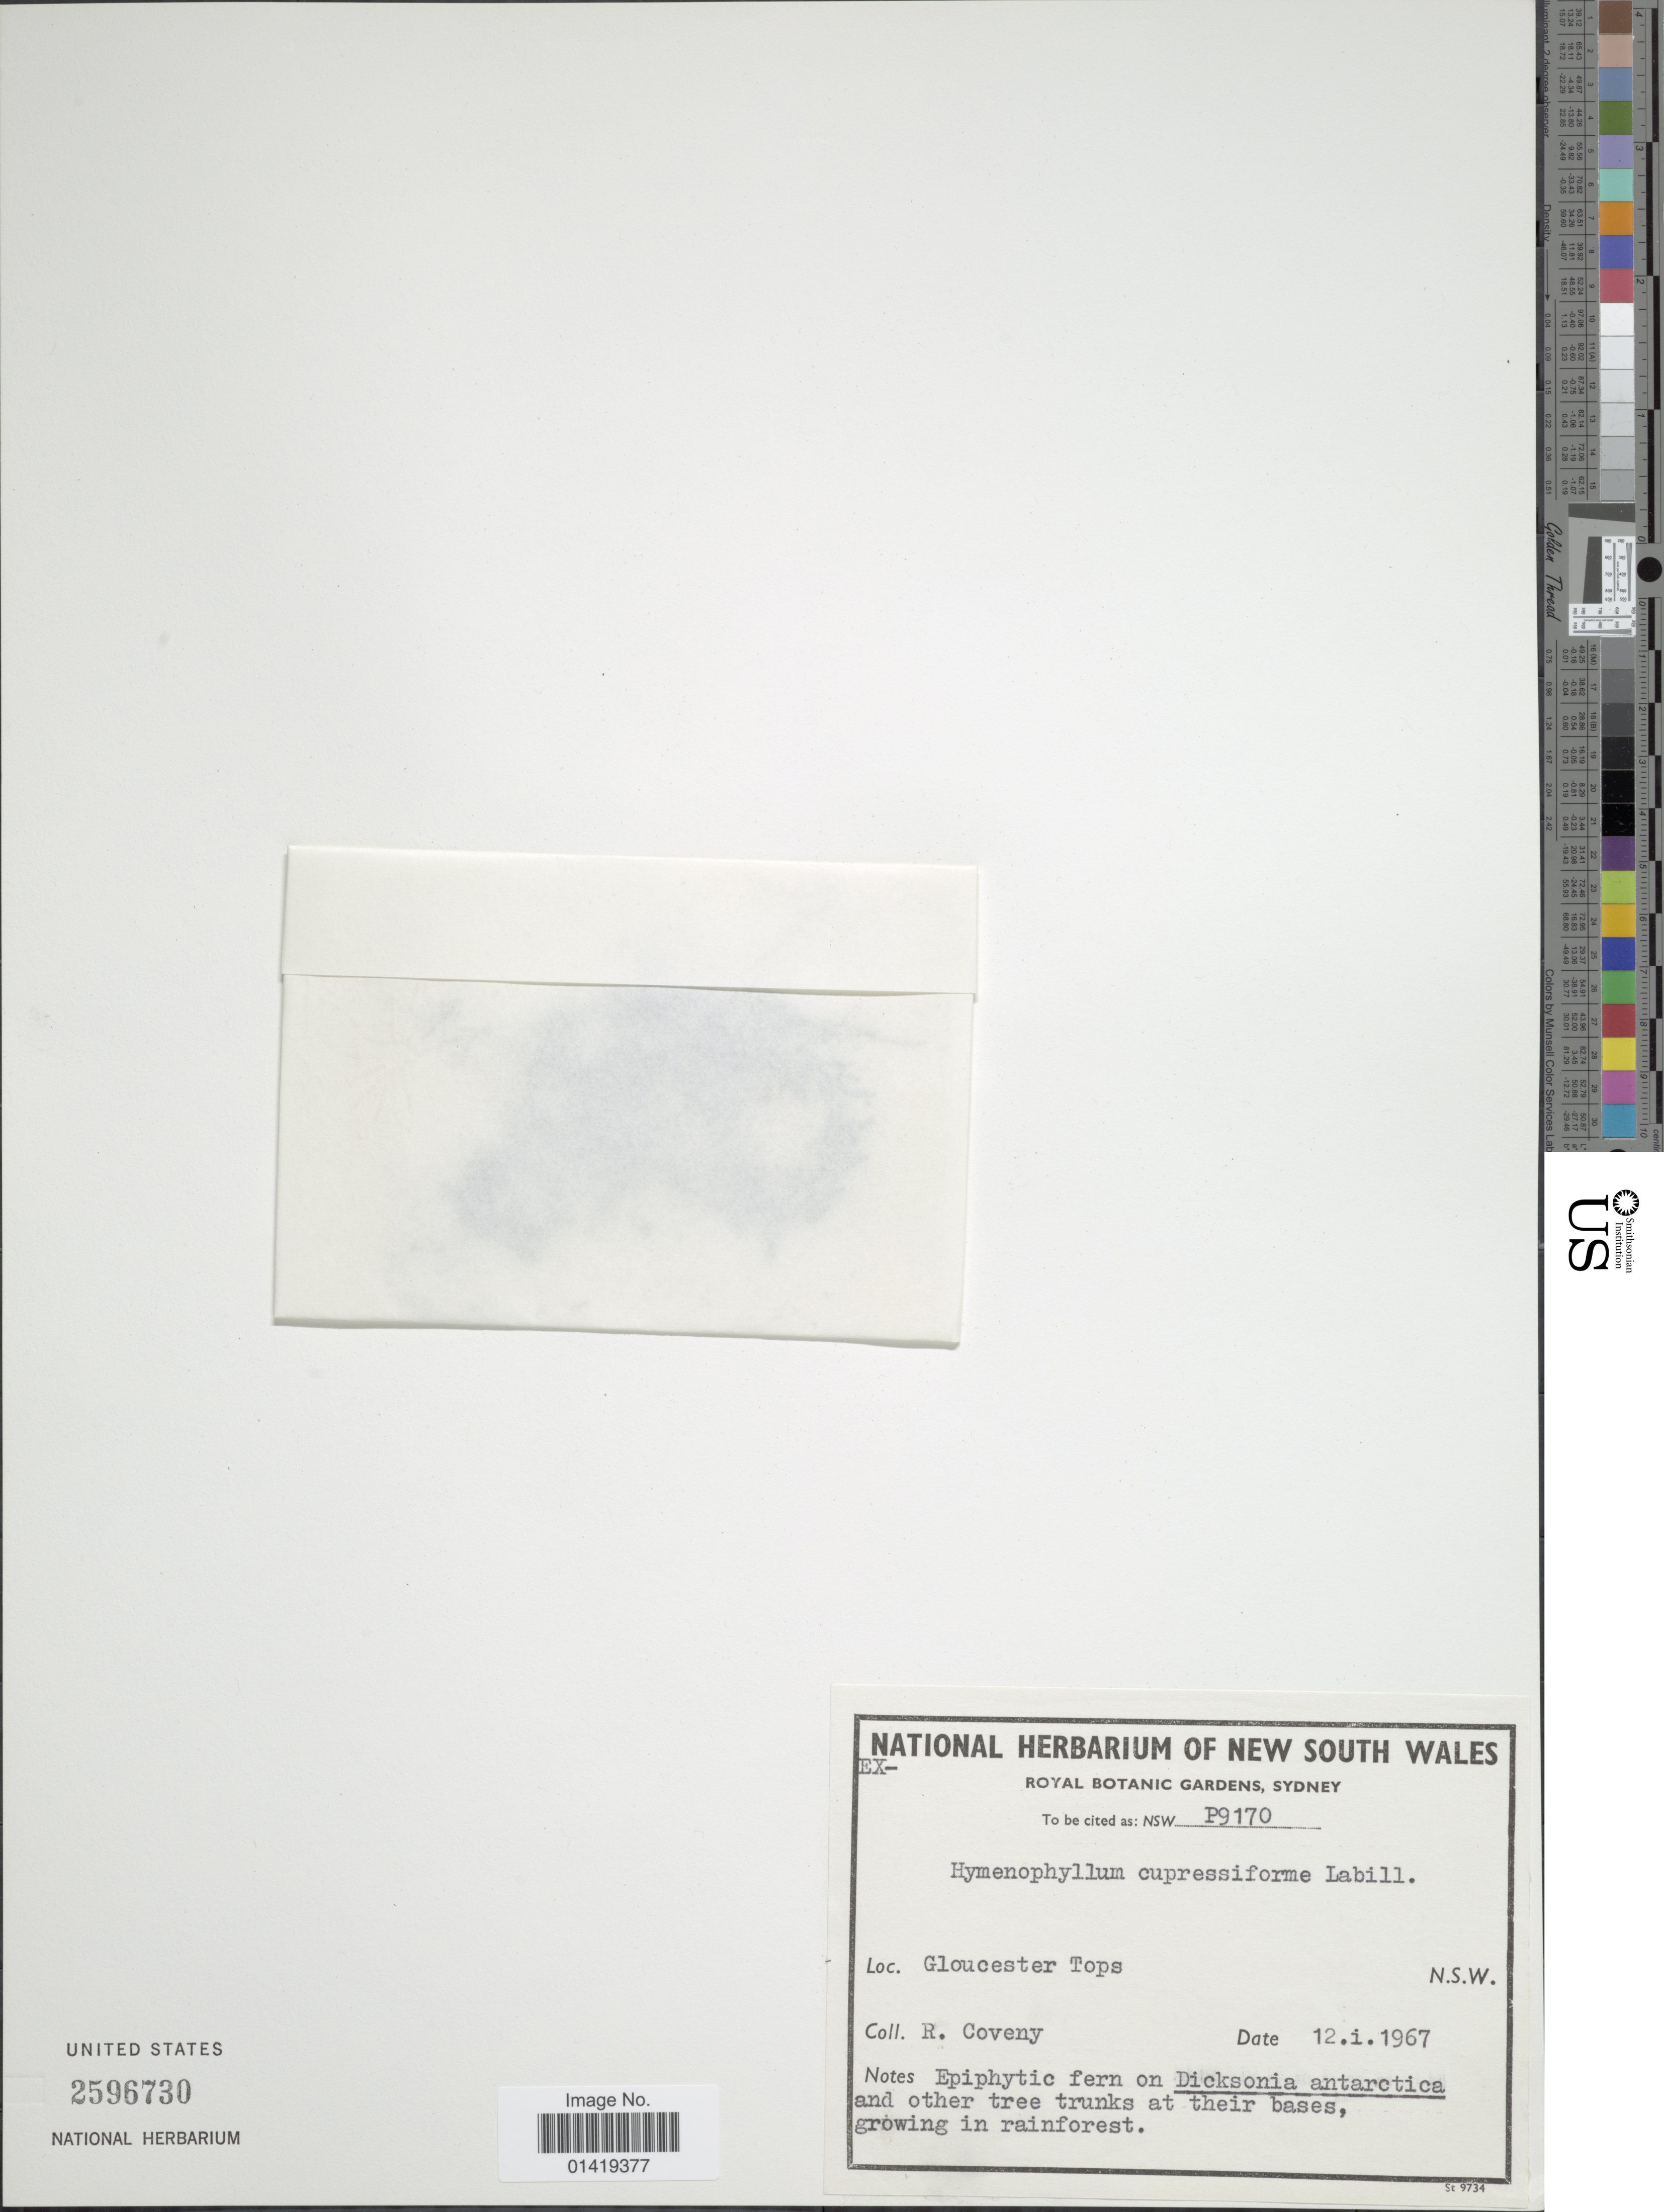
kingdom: Plantae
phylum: Tracheophyta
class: Polypodiopsida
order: Hymenophyllales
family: Hymenophyllaceae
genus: Hymenophyllum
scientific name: Hymenophyllum cupressiforme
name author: Labill.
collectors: R. Coveny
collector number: P9170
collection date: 1967-01-12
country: Australia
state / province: New South Wales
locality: Gloucester Tops, NSW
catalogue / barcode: US 2596730